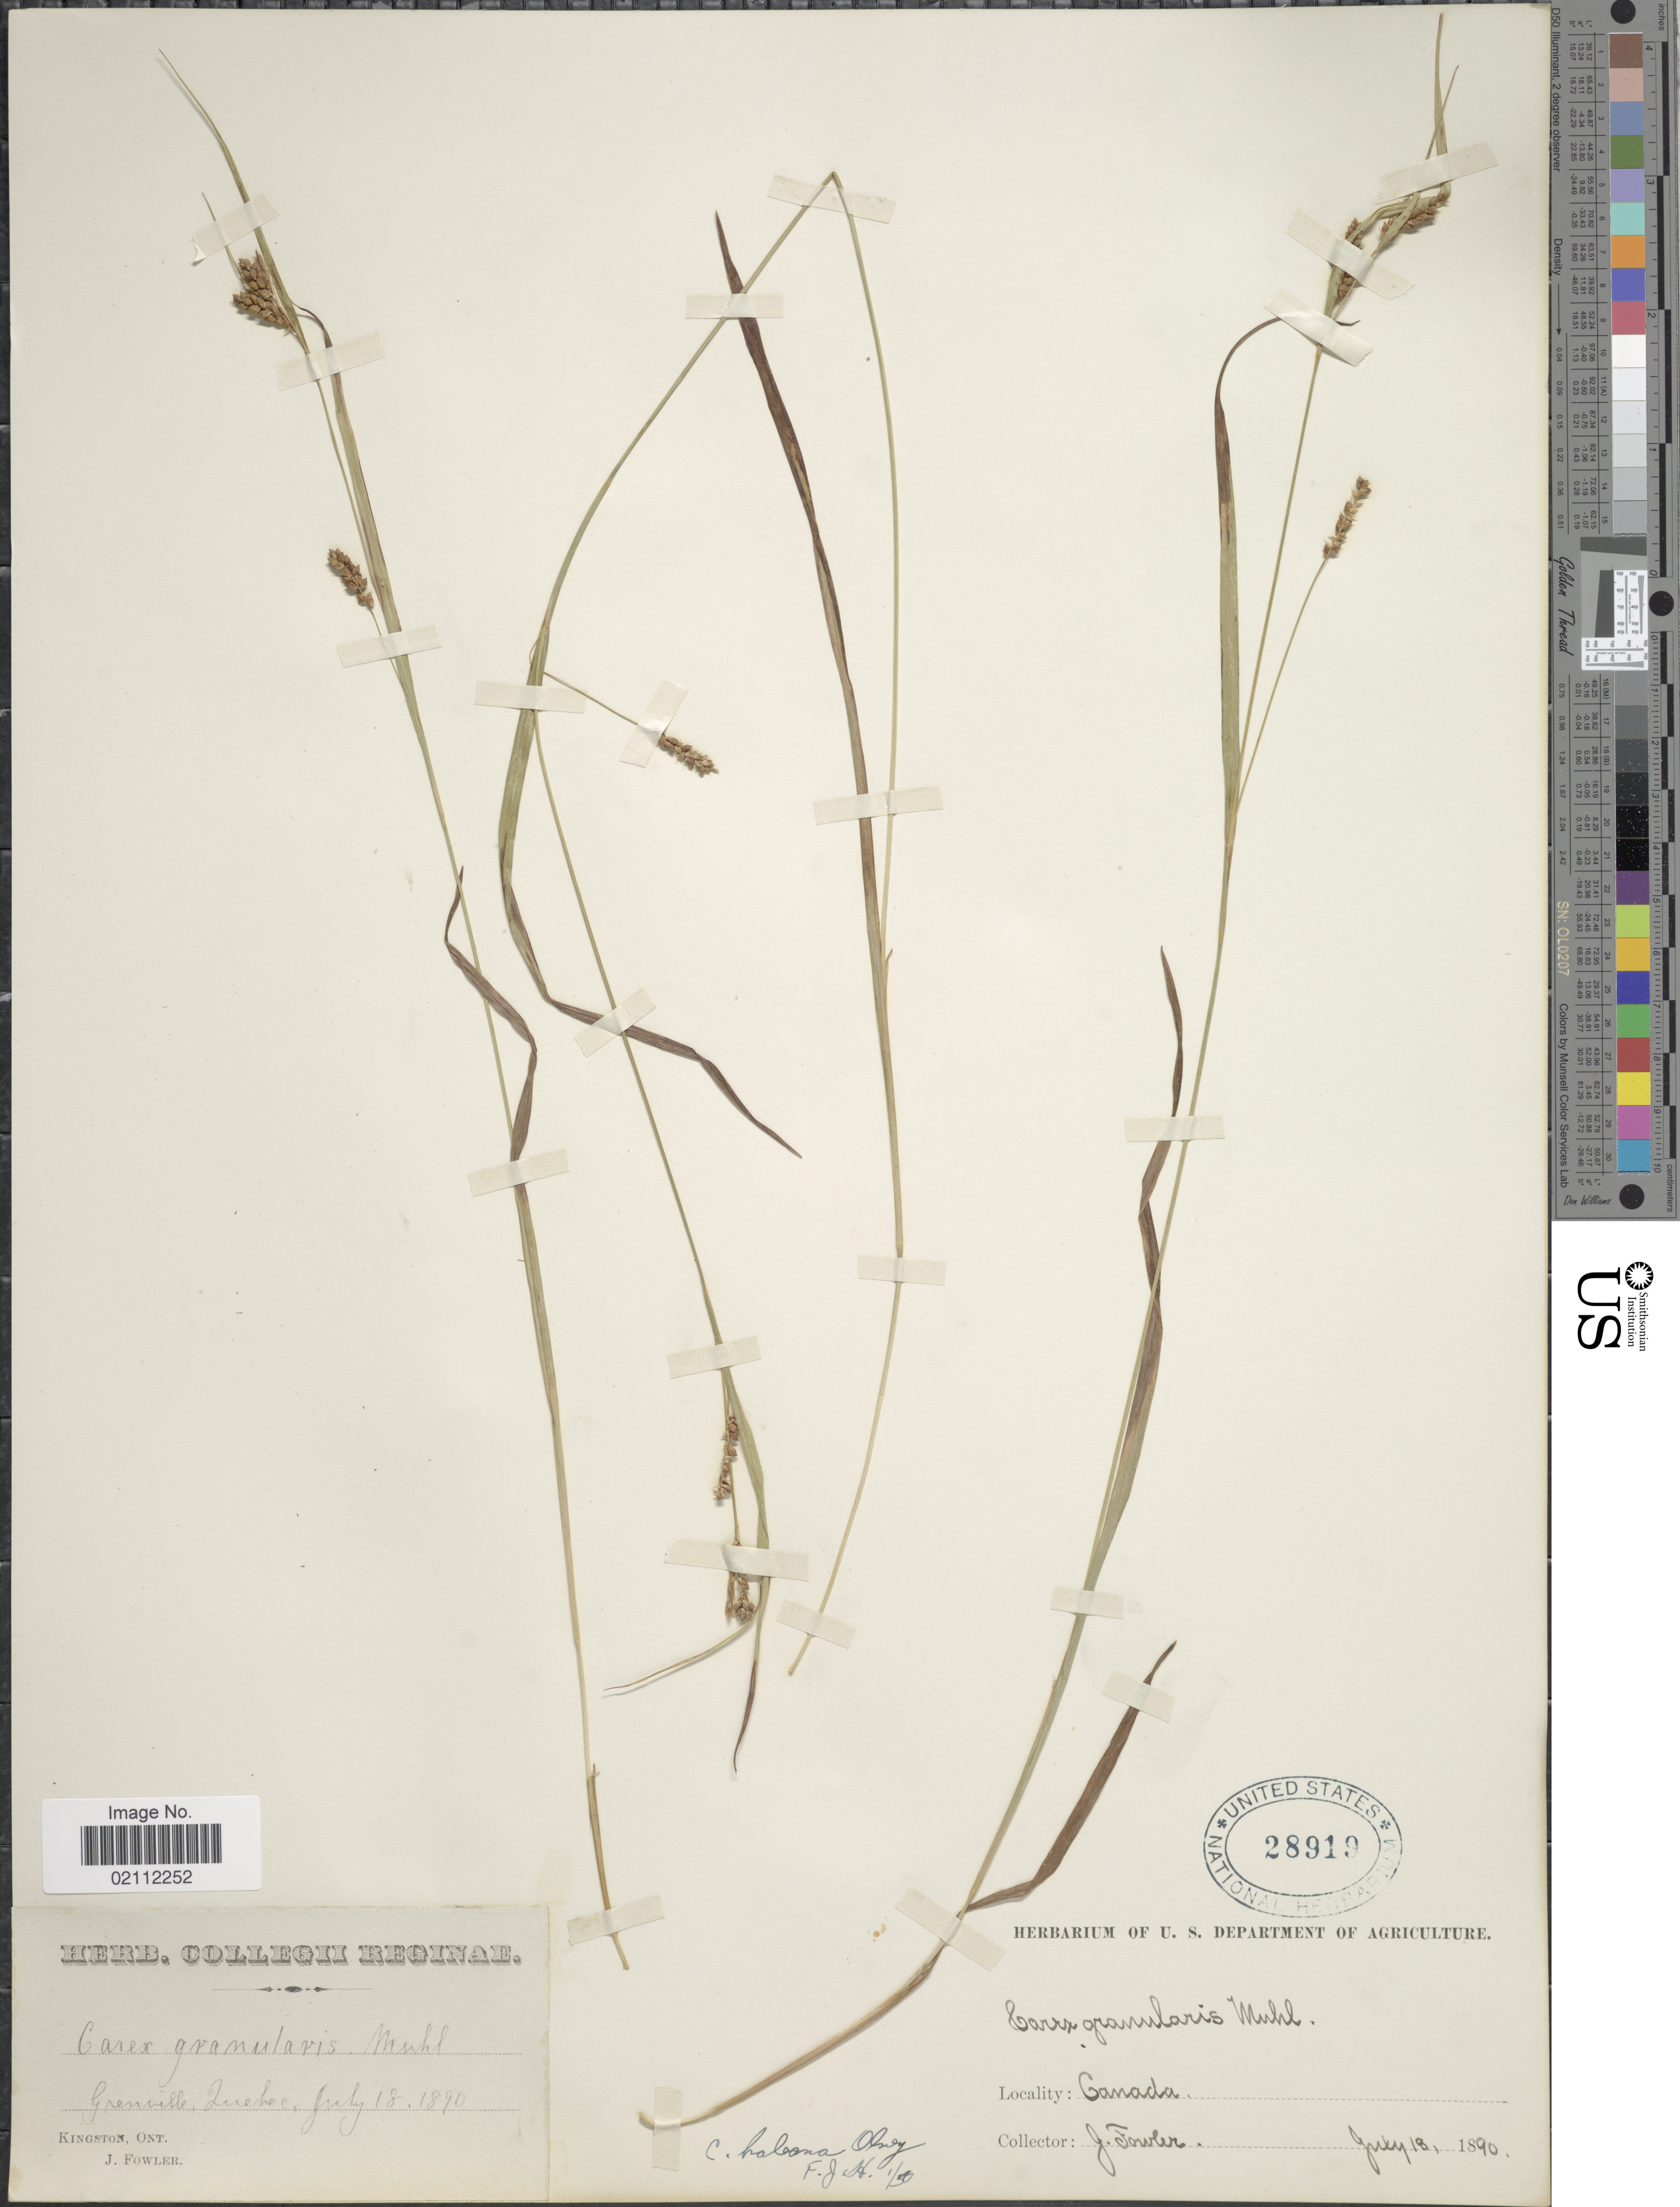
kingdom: Plantae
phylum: Tracheophyta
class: Liliopsida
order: Poales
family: Cyperaceae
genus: Carex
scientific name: Carex granularis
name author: Muhl. ex Willd.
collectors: J. P. Fowler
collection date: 1890-07-18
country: Canada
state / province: Quebec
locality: Grenville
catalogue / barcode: US 28919